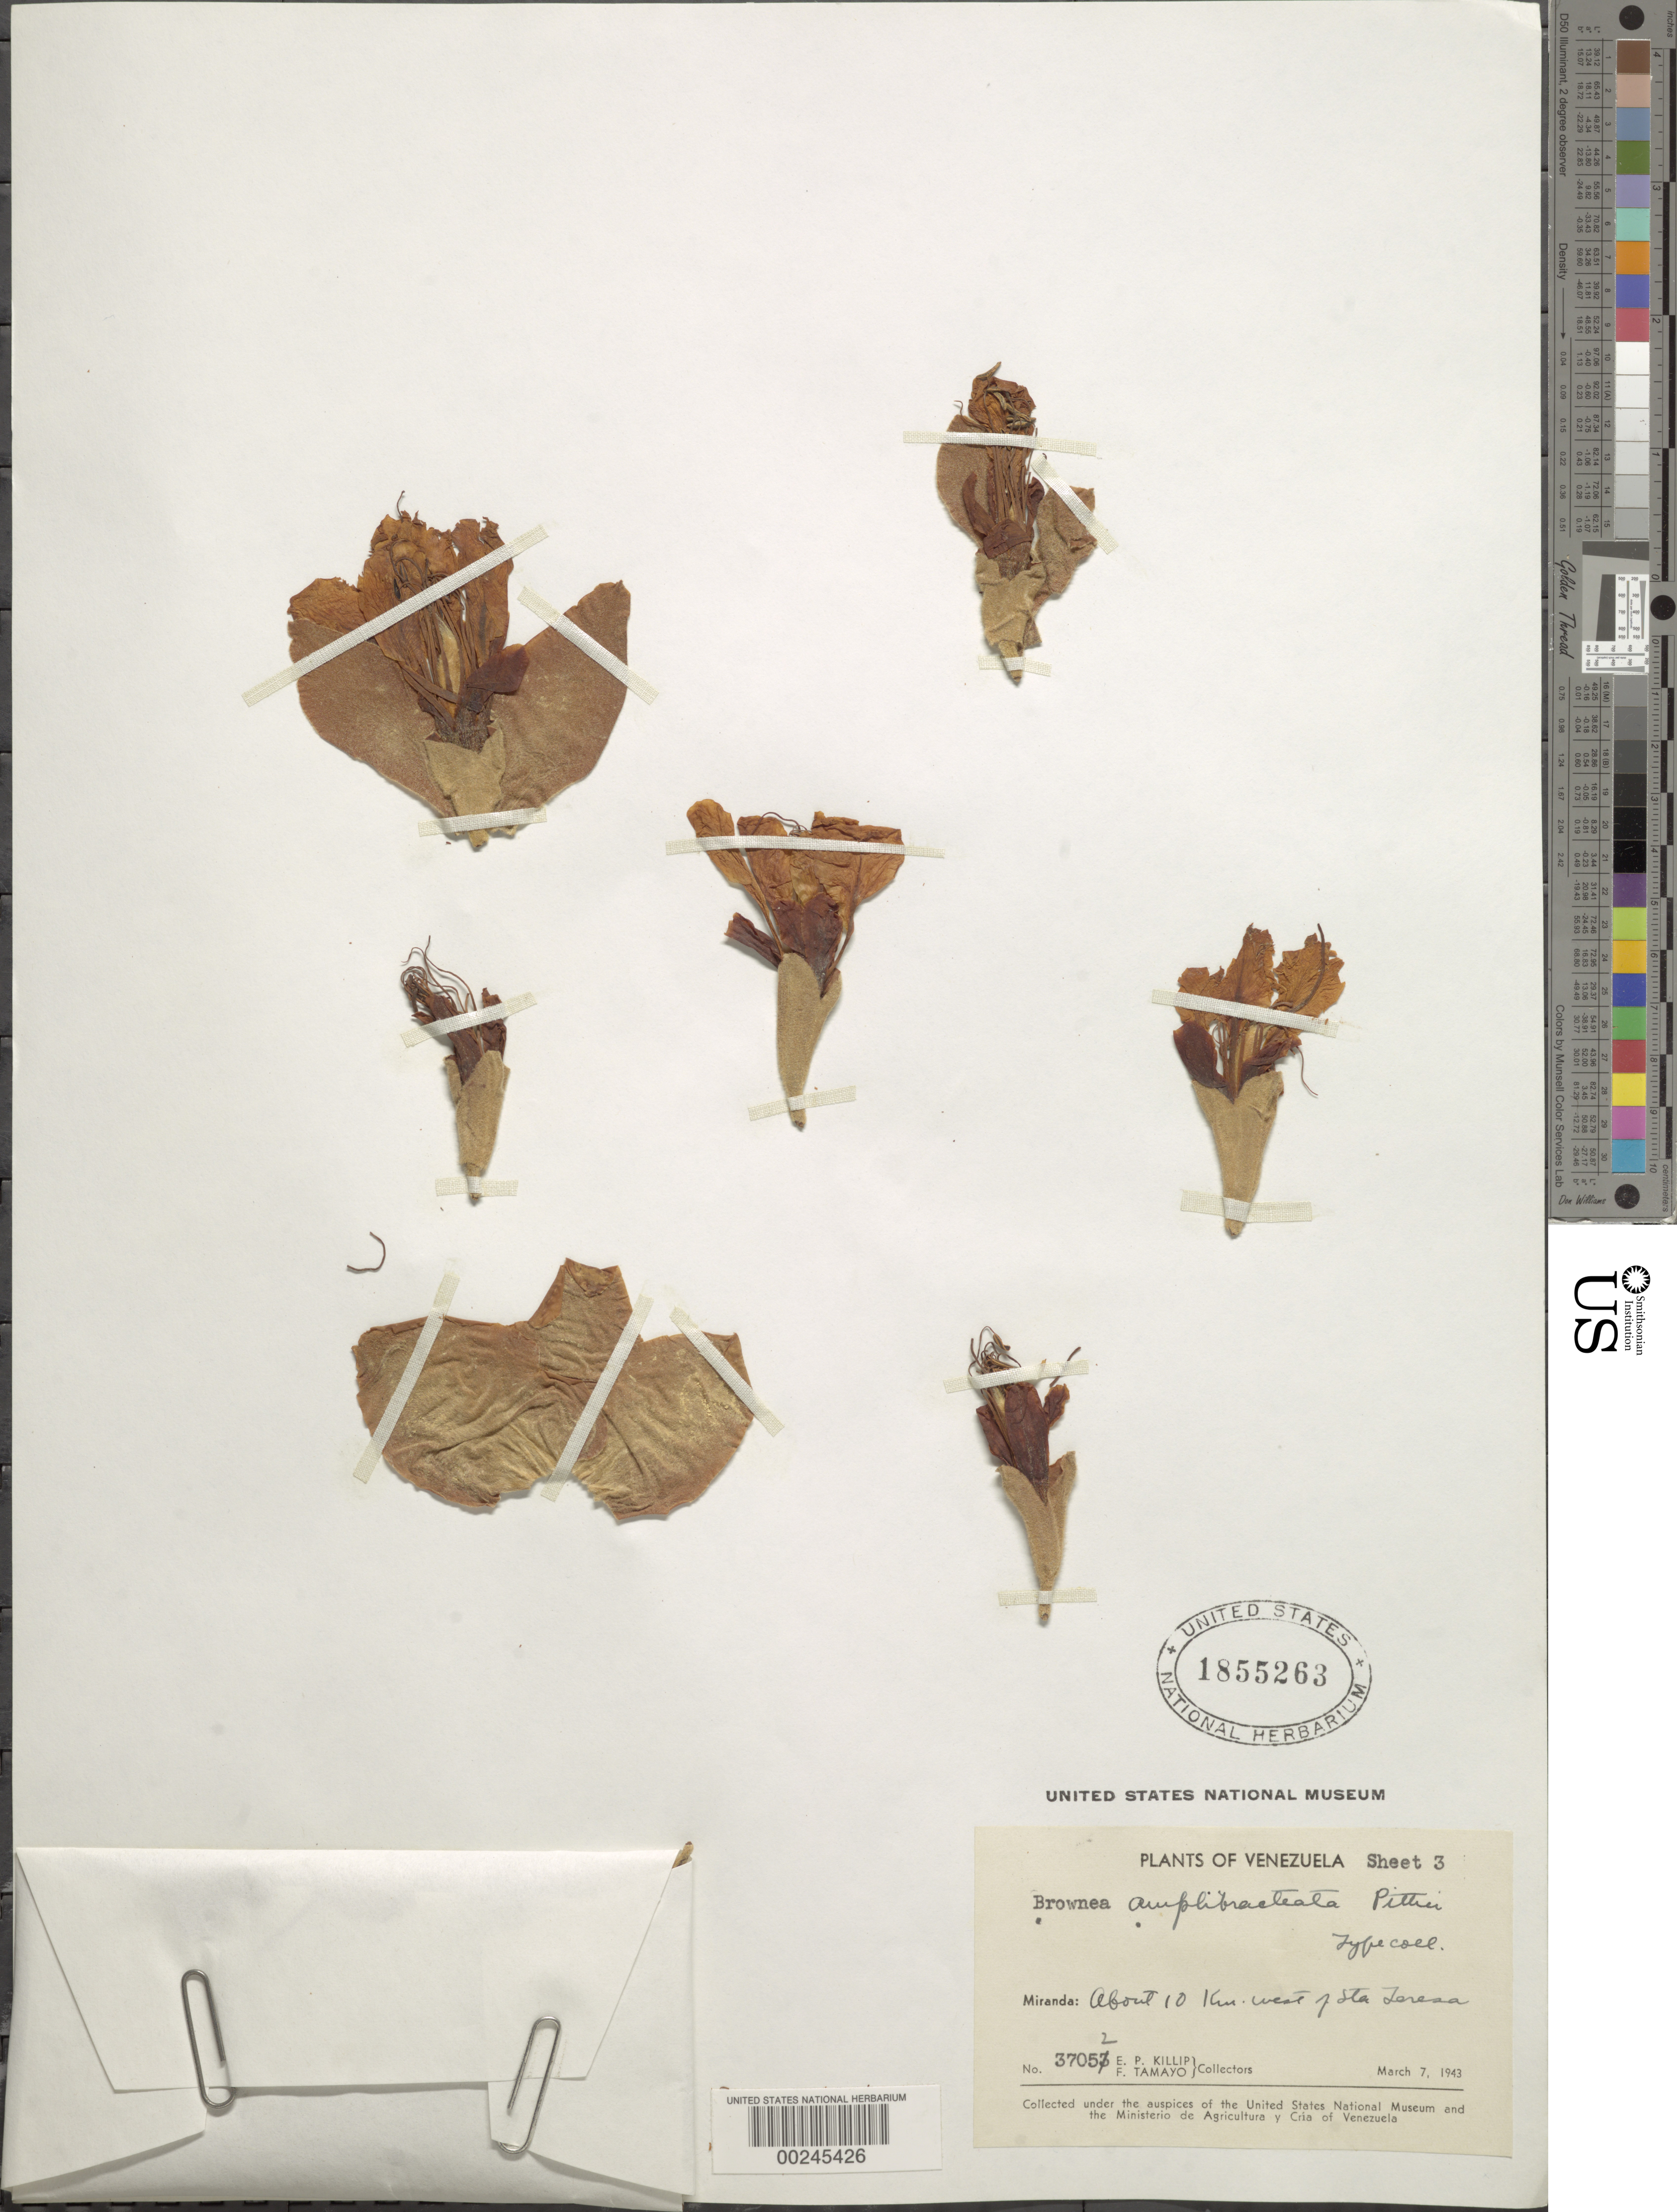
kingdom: Plantae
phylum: Tracheophyta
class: Magnoliopsida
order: Fabales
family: Fabaceae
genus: Brownea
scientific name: Brownea grandiceps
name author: Jacq.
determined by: Santos-Silva, J.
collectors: E. P. Killip & F. Tamayo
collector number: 37052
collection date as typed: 07 Mar 1943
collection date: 1943-03-07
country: Venezuela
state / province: Miranda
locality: About 10 km w of santa teresa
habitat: Woods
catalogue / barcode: US 1855263